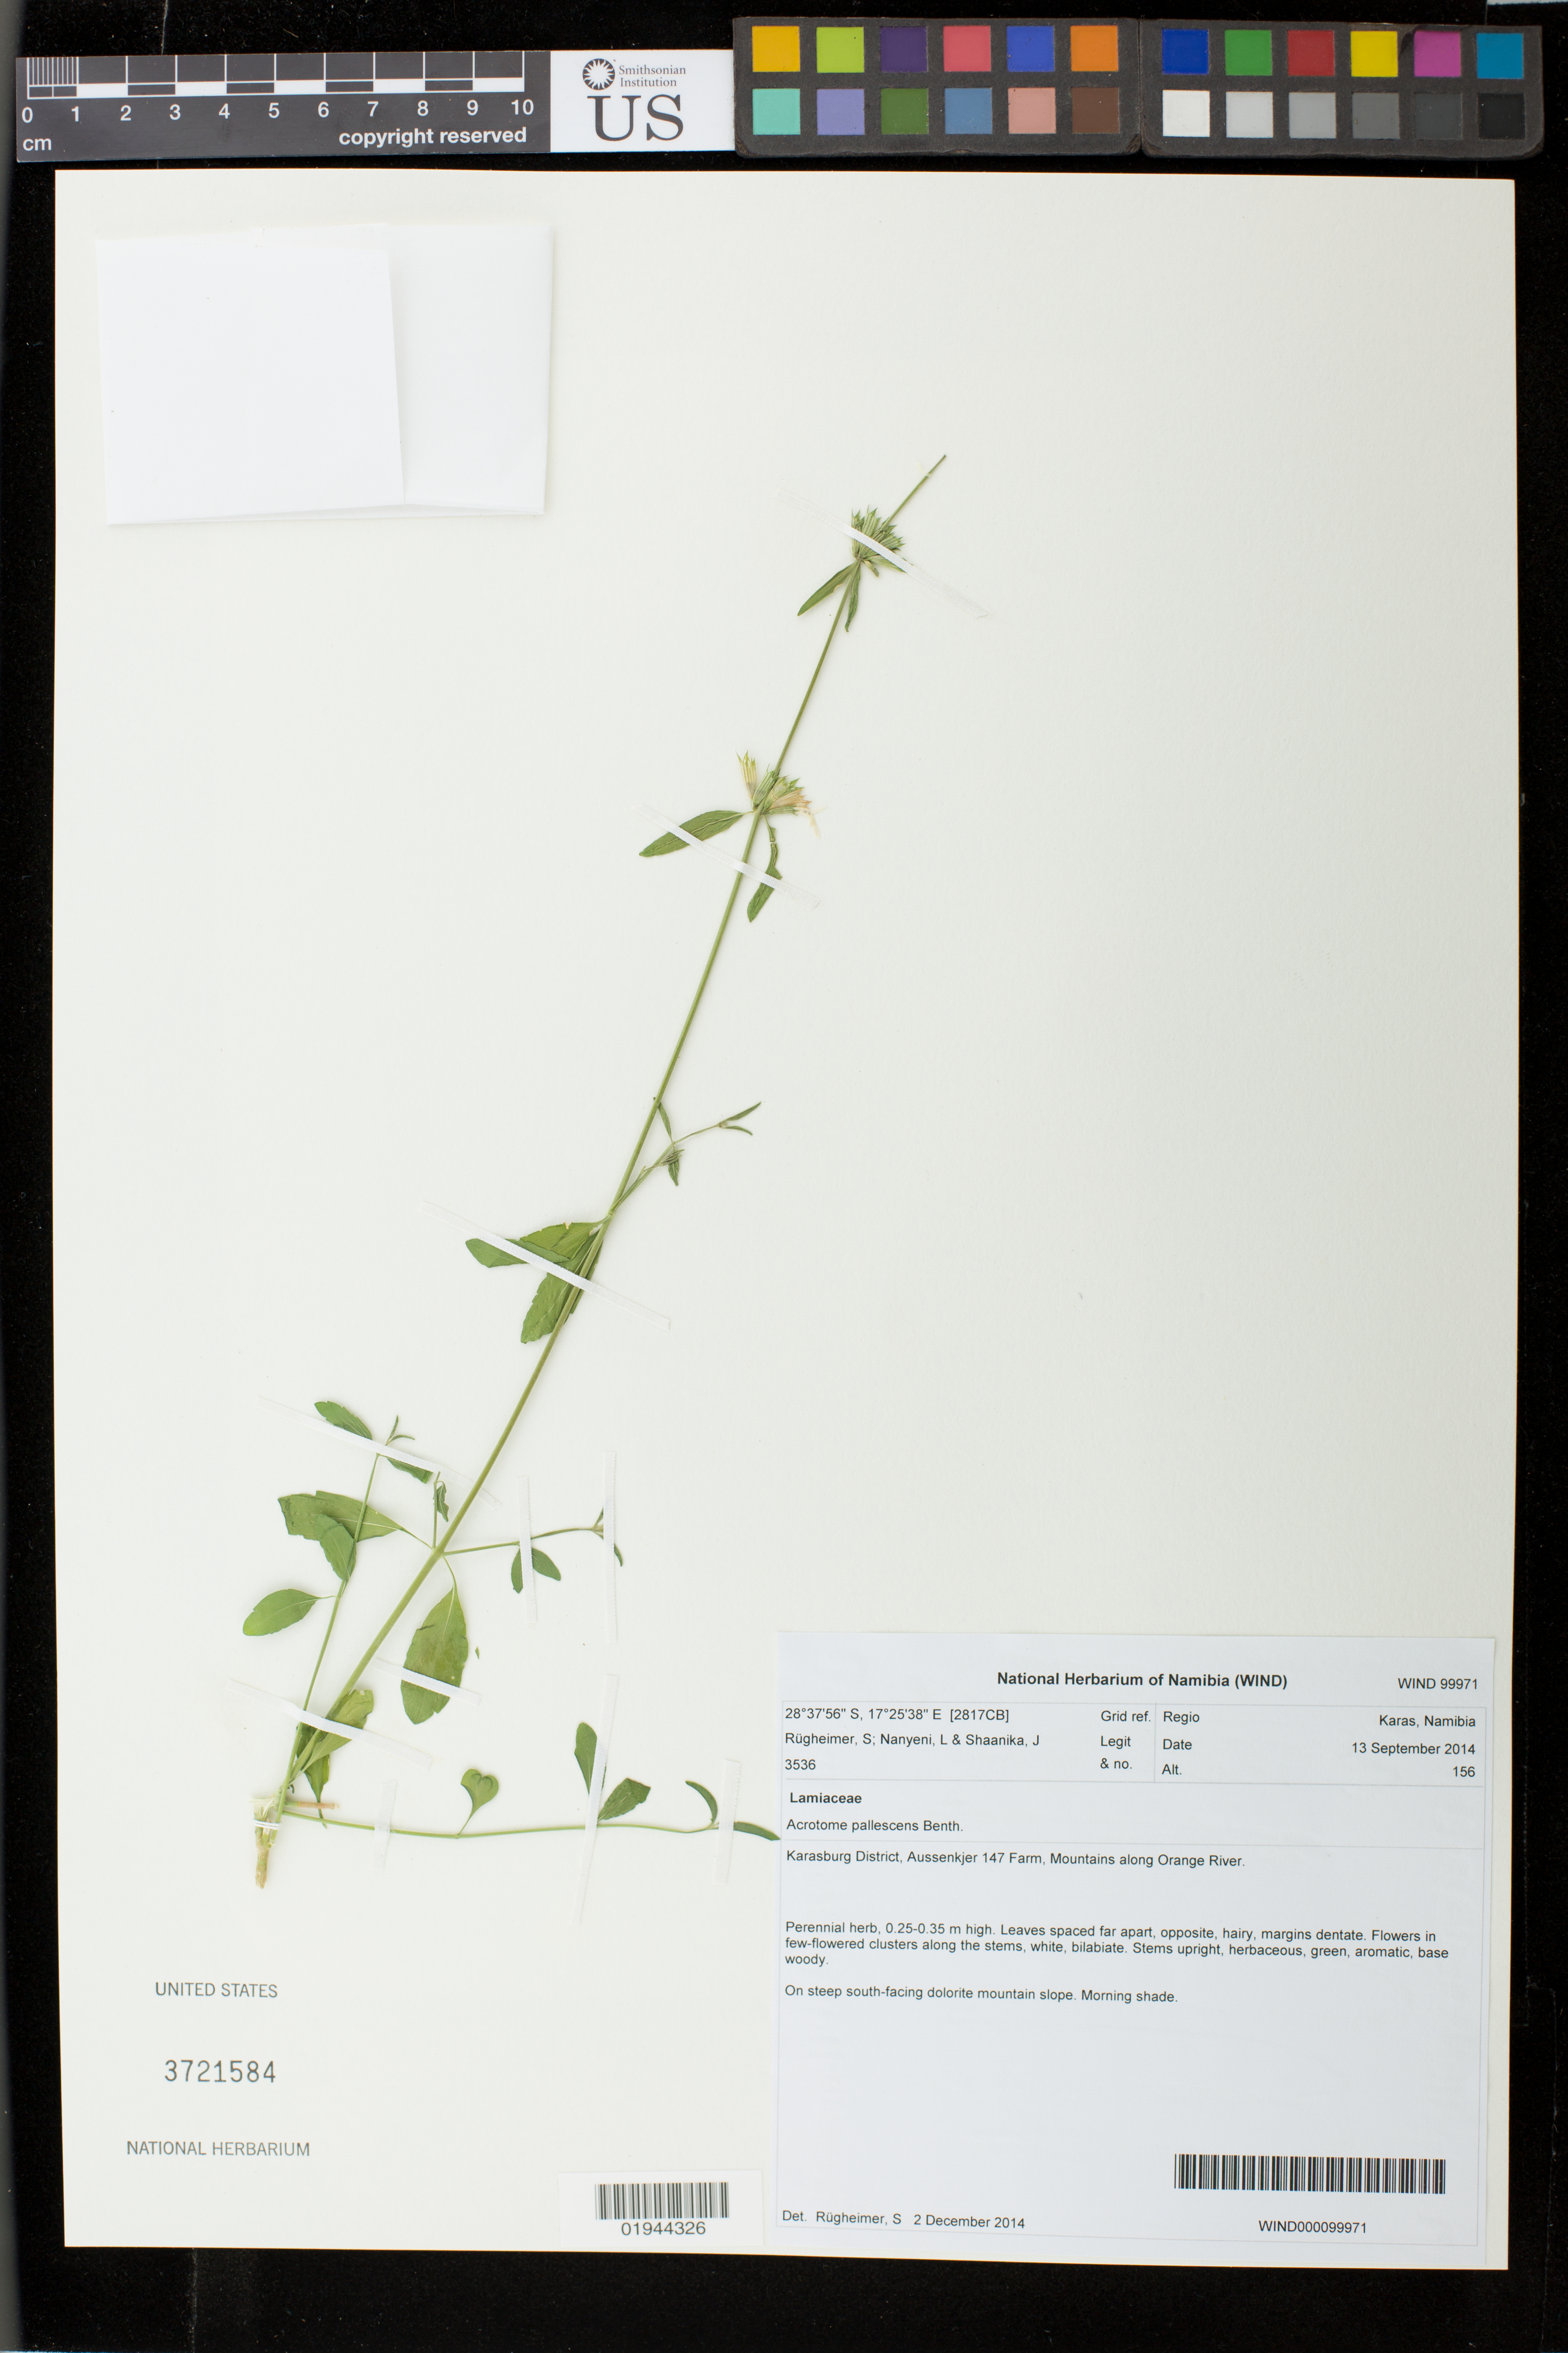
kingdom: Plantae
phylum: Tracheophyta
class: Magnoliopsida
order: Lamiales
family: Lamiaceae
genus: Acrotome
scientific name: Acrotome pallescens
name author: Benth.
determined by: Rugheimer, S.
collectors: S. Rugheimer, L. Nanyeni & J. Shaanika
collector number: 3536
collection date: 2014-09-13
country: Namibia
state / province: Karas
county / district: Karasburg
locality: Aussenkjer 147 Farm, Mountains along Orange River.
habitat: On steep south-facing dolorite mountain slope. Morning shade.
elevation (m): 156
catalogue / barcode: US 3721584